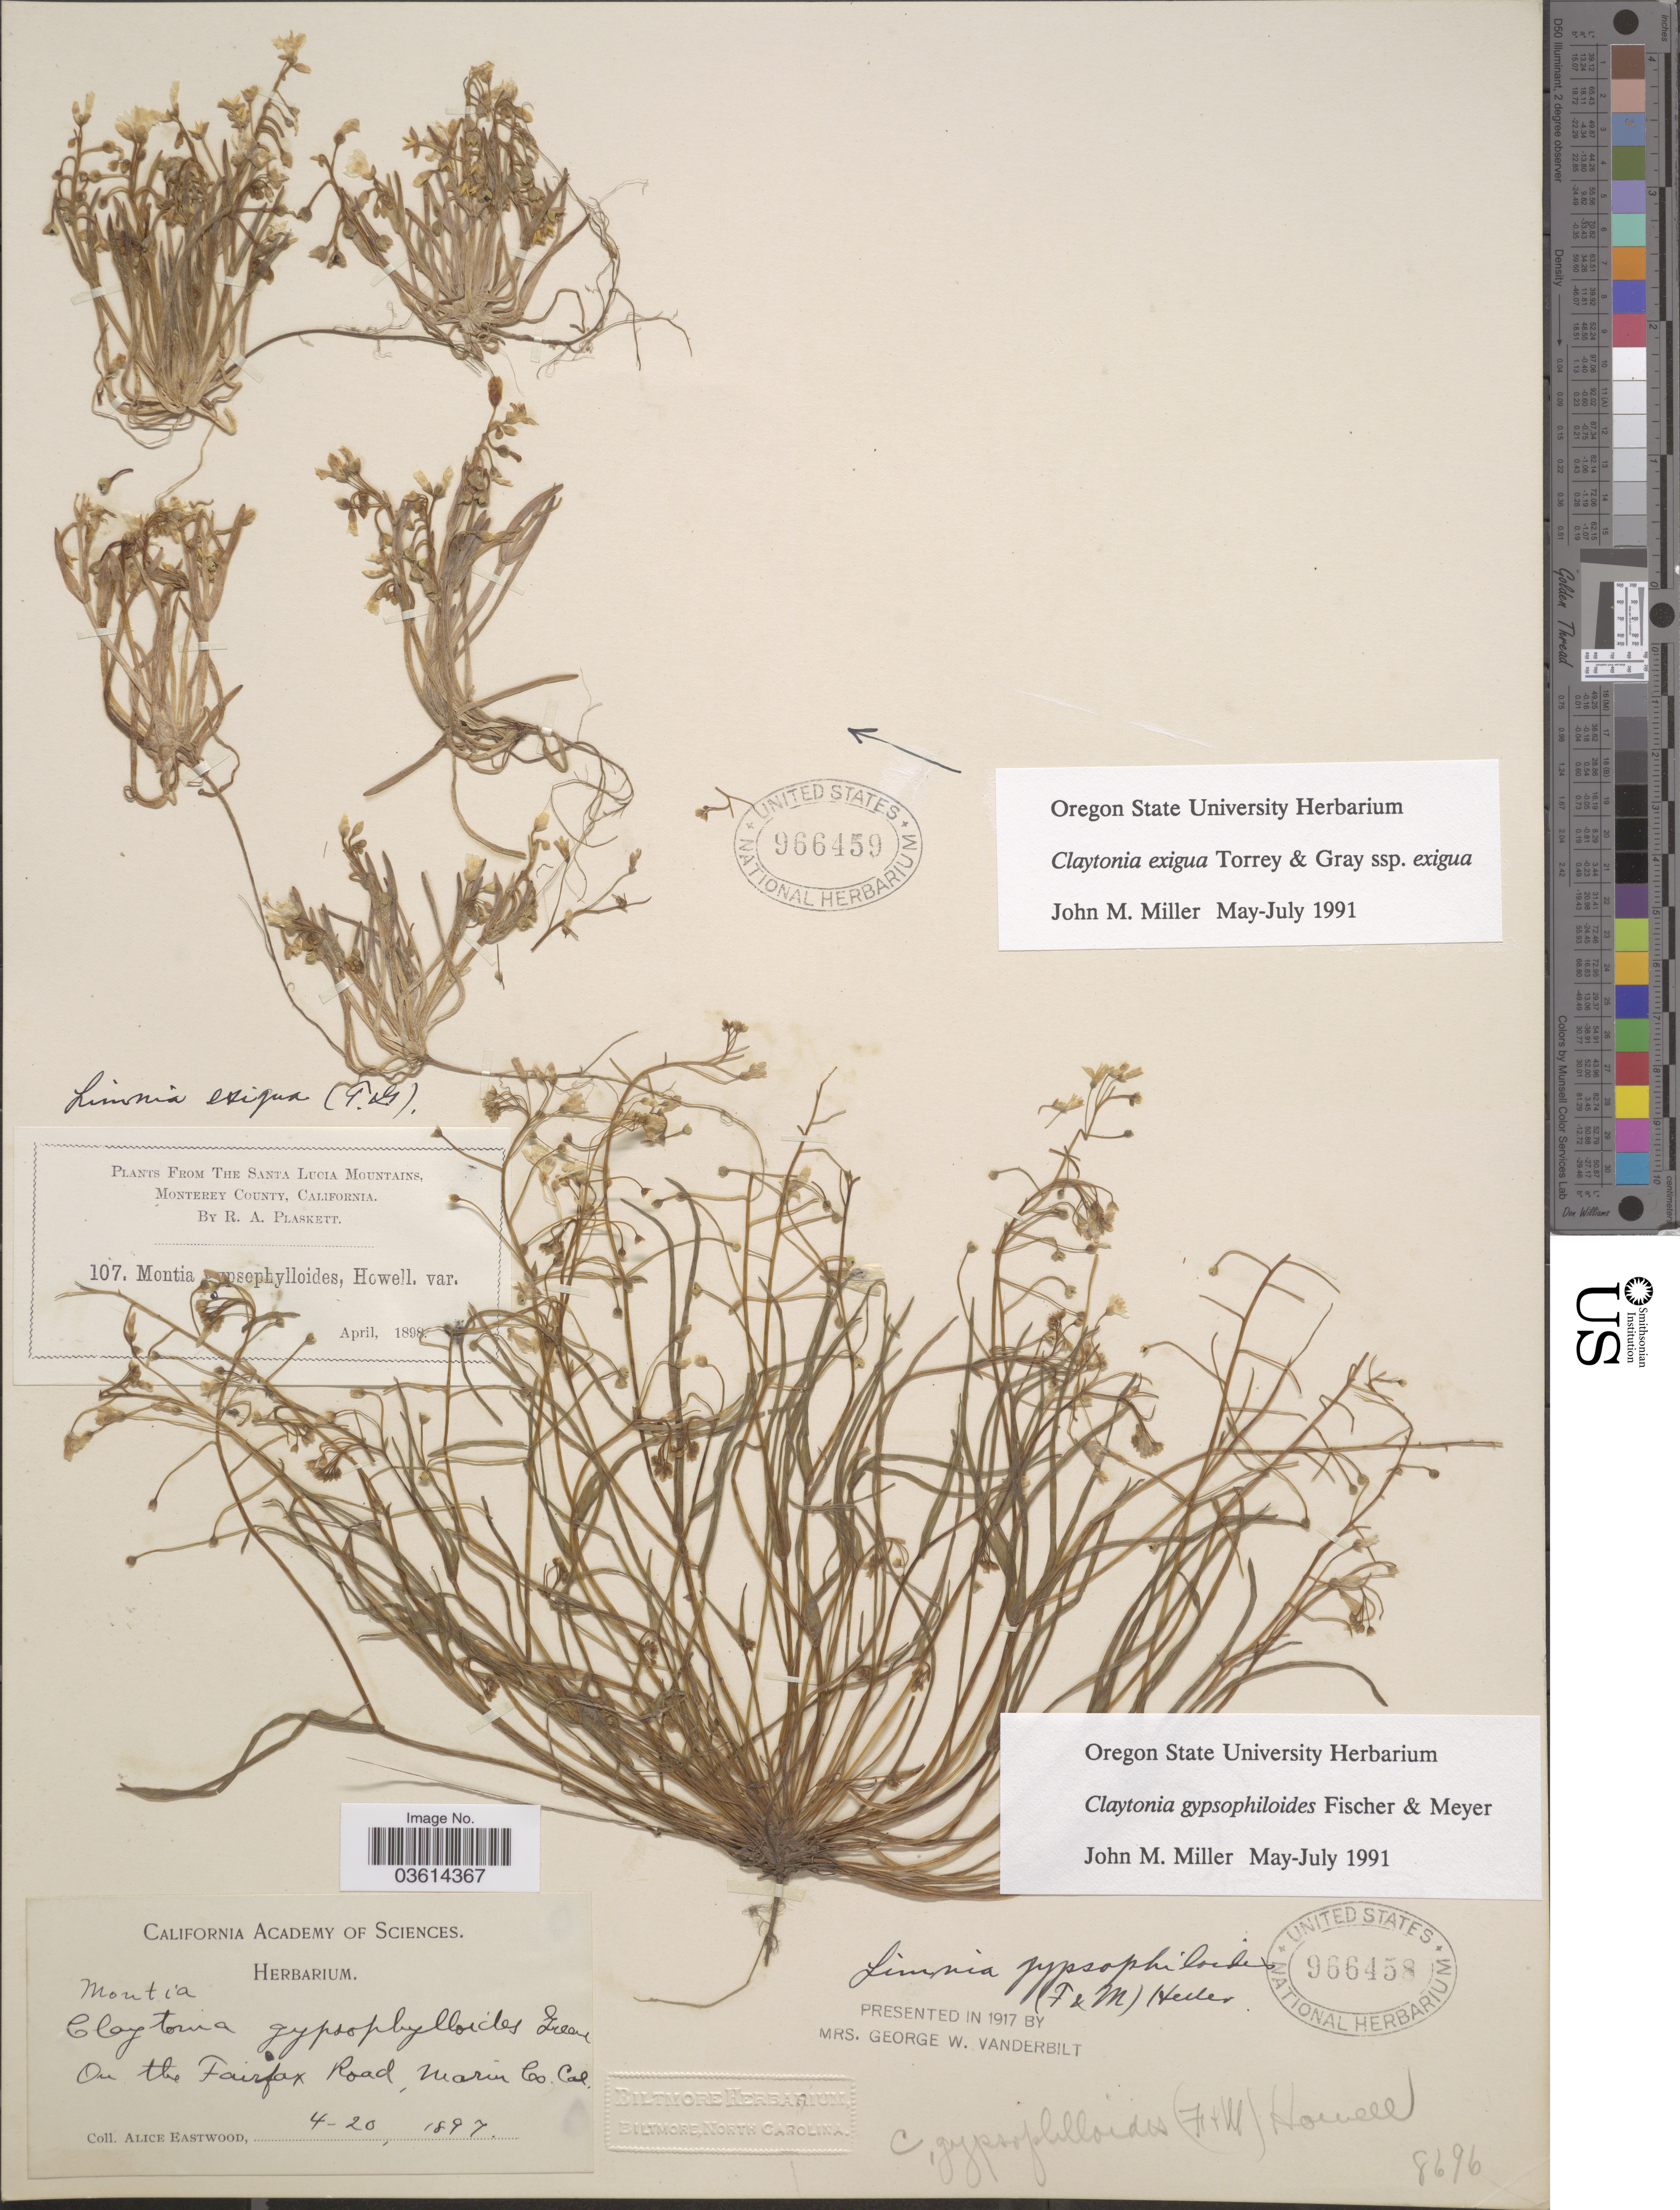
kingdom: Plantae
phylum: Tracheophyta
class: Magnoliopsida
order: Caryophyllales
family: Montiaceae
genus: Claytonia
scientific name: Claytonia exigua subsp. exigua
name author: (Douglas) Torr. & A. Gray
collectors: R. Plaskett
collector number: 107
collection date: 1898-04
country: United States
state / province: California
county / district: Monterey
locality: The Santa Lucia Mountains, Monterey County.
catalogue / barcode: US 966459-2